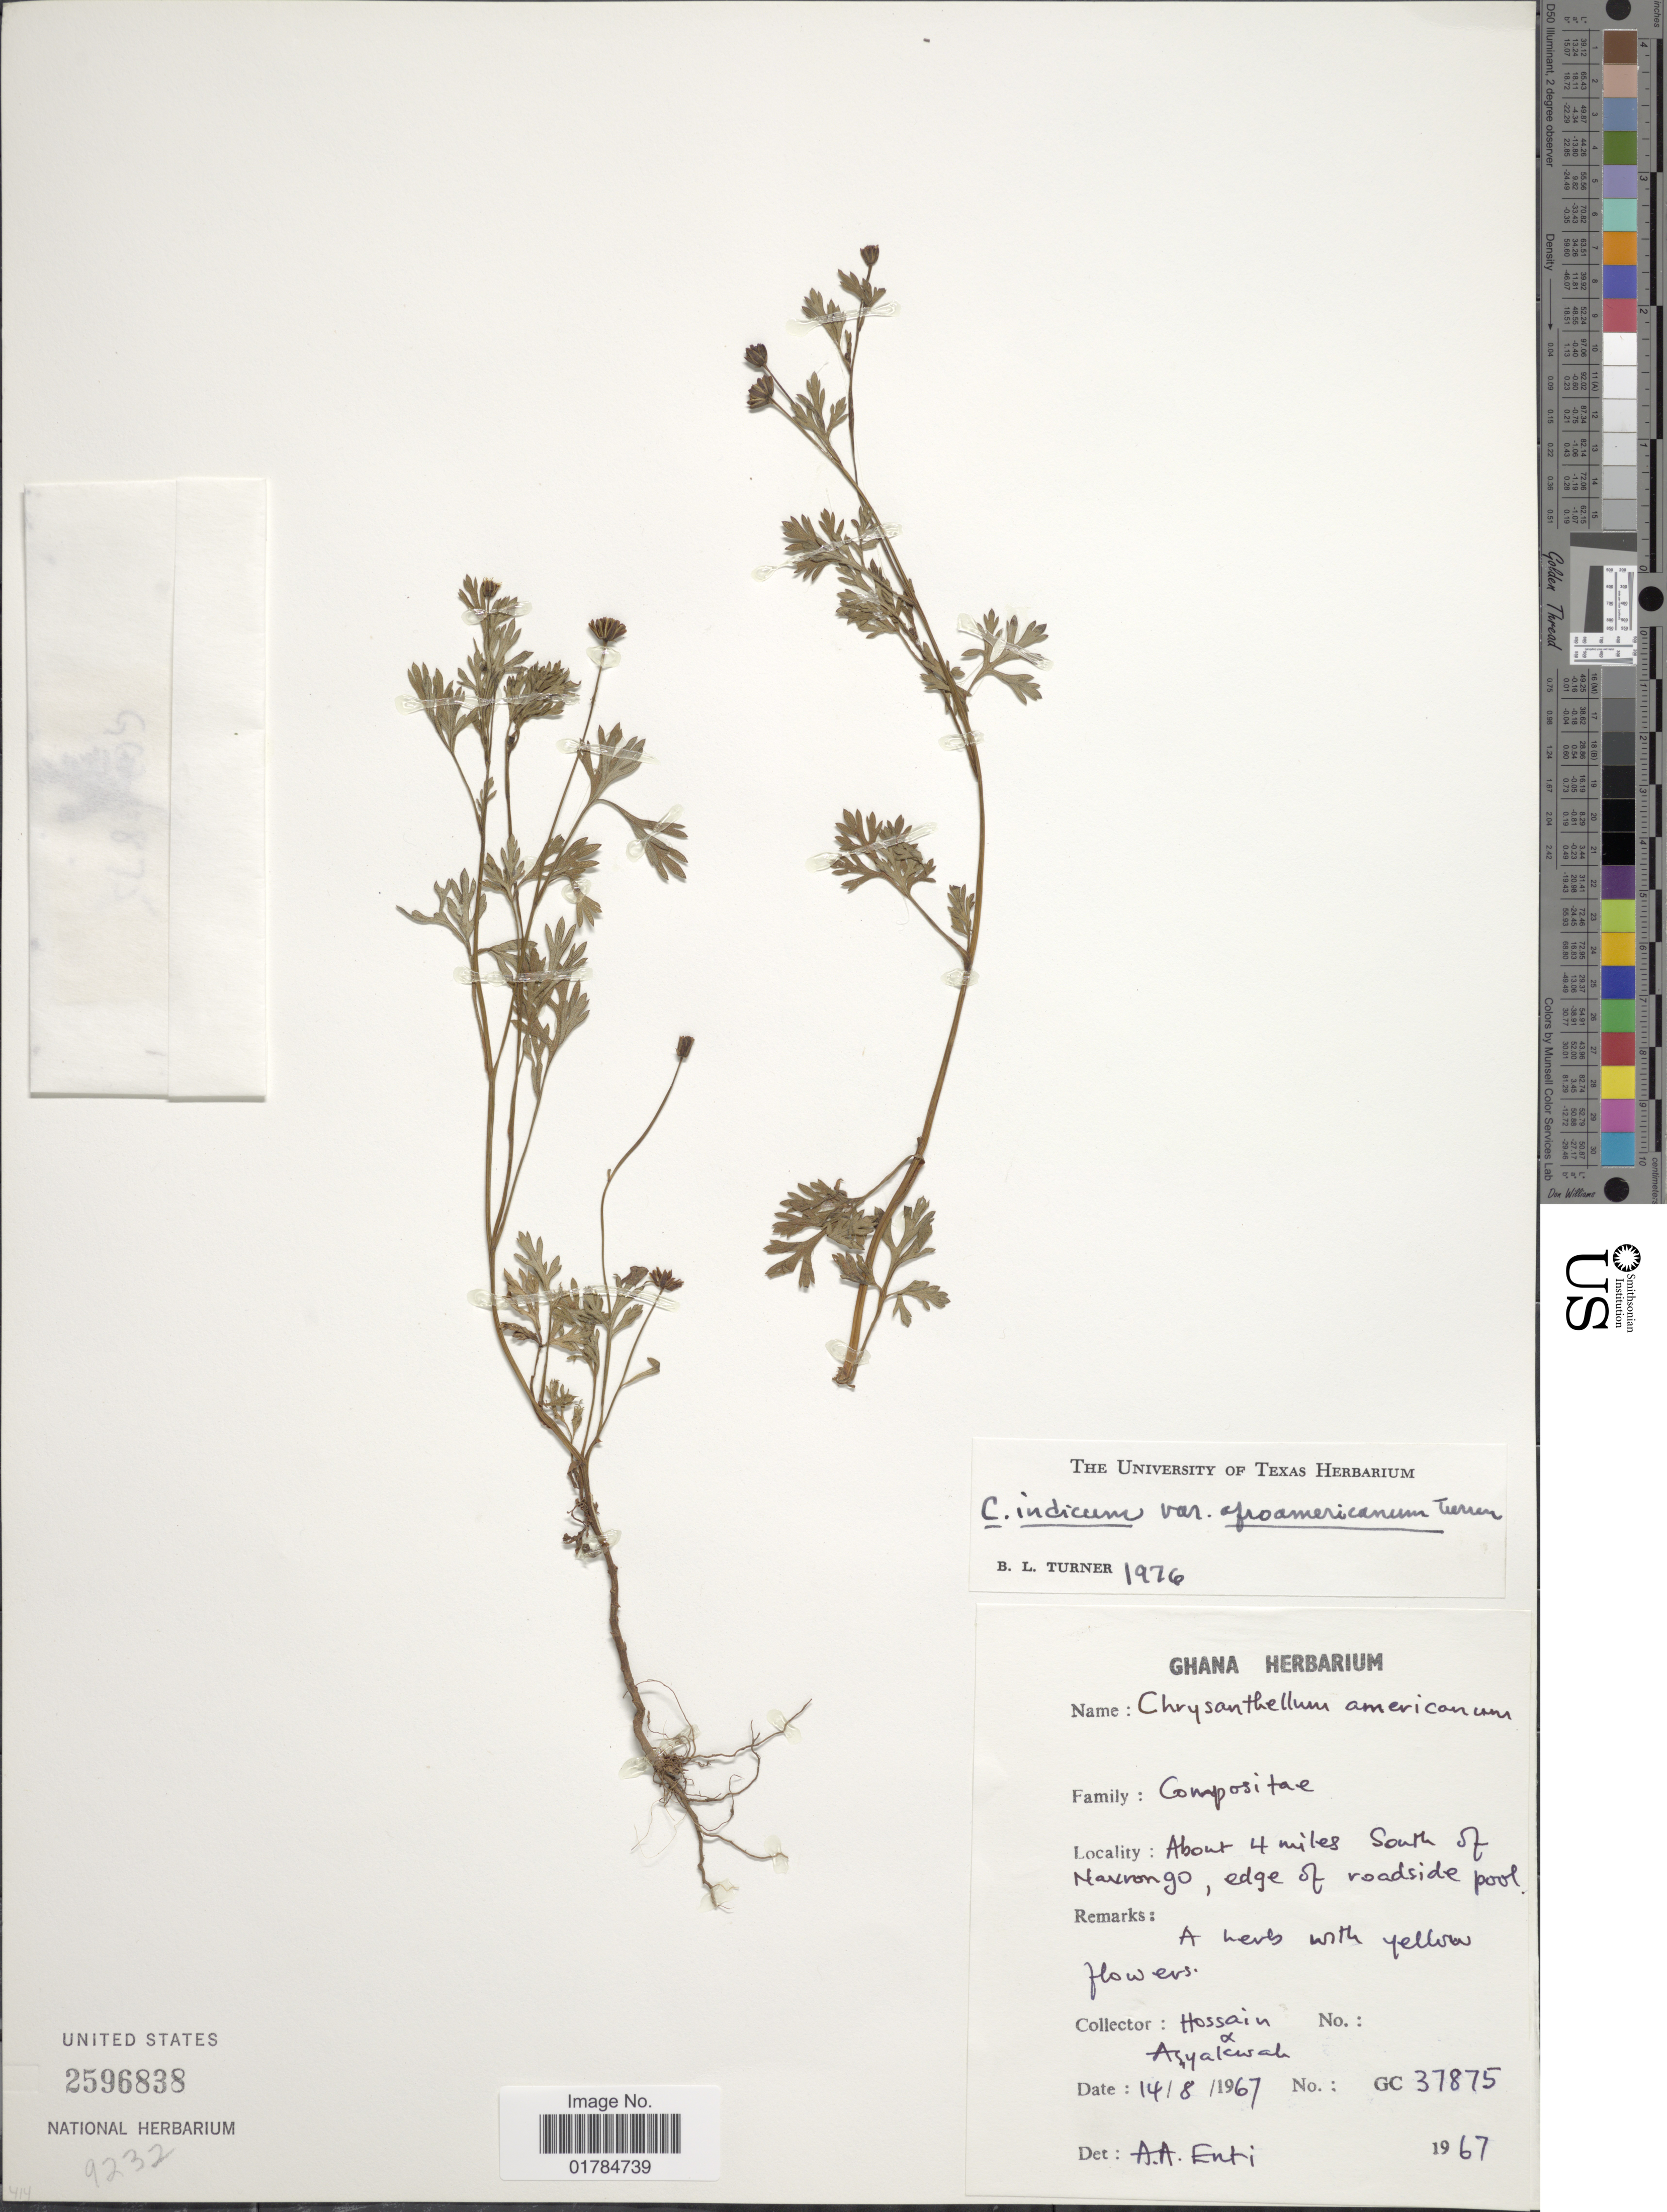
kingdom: Plantae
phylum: Tracheophyta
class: Magnoliopsida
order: Asterales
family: Asteraceae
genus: Chrysanthellum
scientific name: Chrysanthellum indicum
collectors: Hossain & Asyalcusah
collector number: GC37875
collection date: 1967-08-14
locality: About 4 miles south of Naxrongo [interpreted], edge of roadside pool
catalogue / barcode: US 2596838